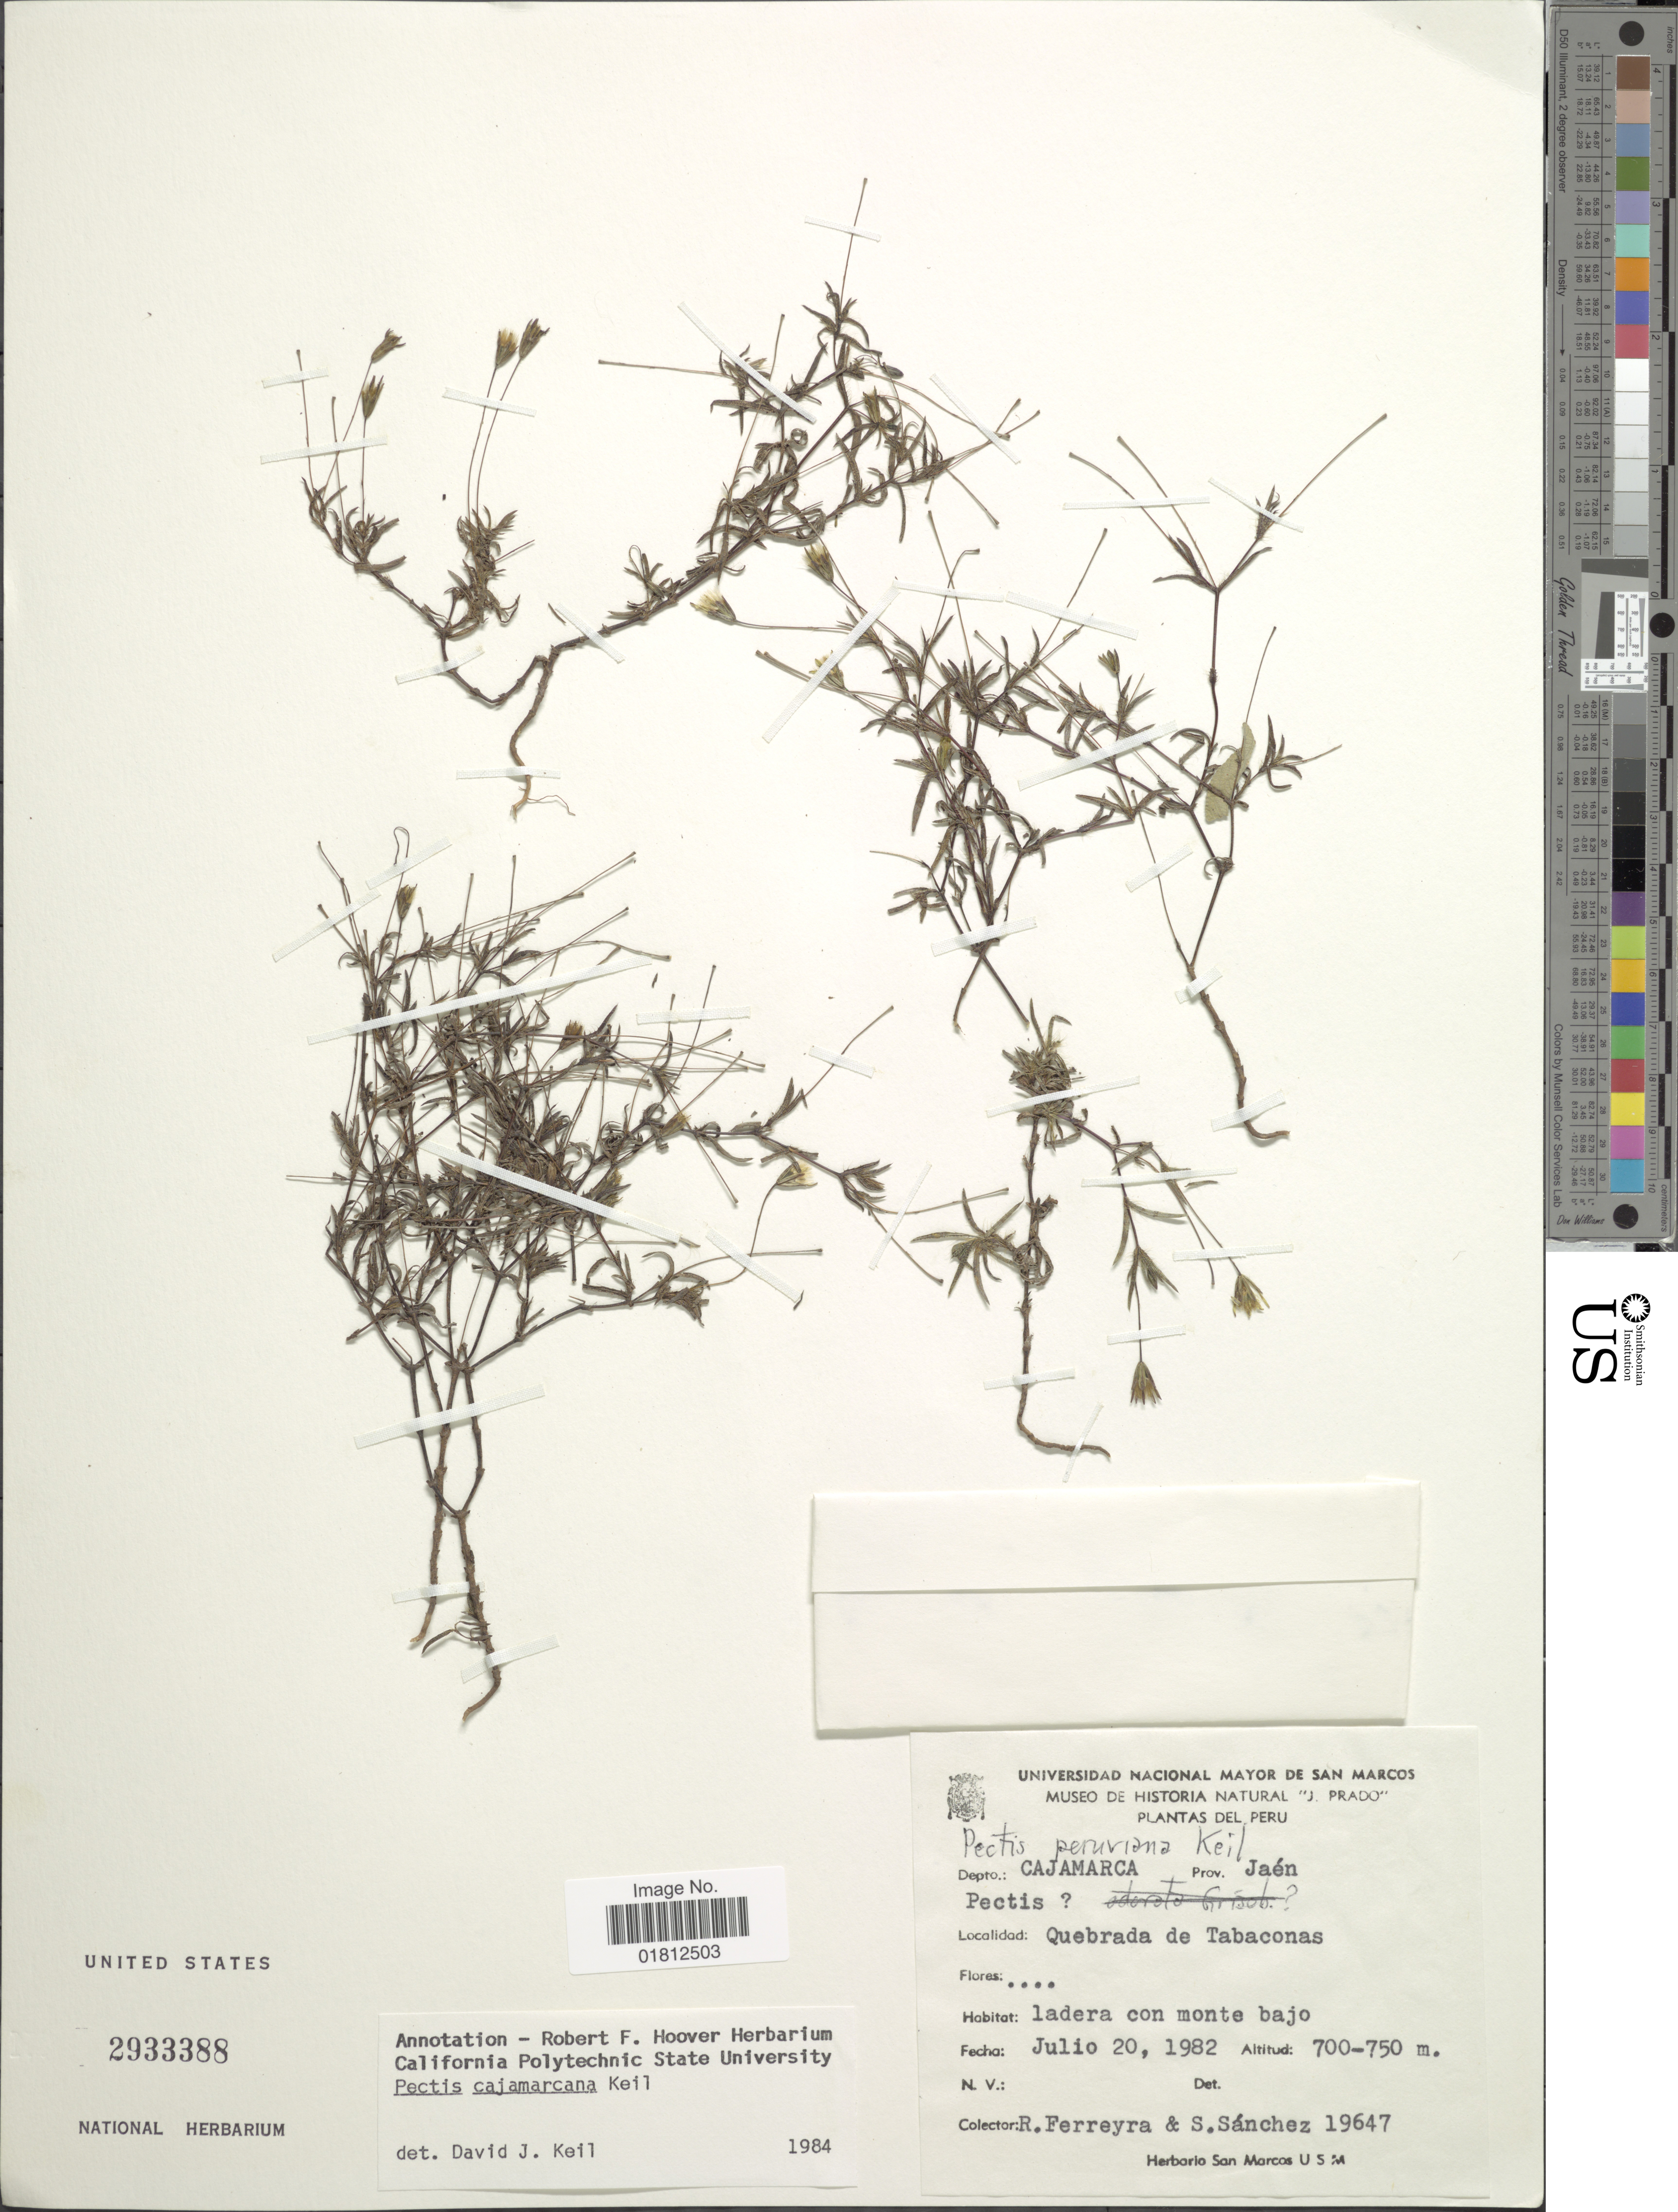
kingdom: Plantae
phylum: Tracheophyta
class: Magnoliopsida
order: Asterales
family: Asteraceae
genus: Pectis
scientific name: Pectis peruviana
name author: D.J. Keil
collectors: R. A. Ferreyra & S. Sanchez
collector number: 19647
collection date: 1982-07-20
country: Peru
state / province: Cajamarca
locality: Prov. Jaén, Quebrada de Tabaconas, ladero con monte bajo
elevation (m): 700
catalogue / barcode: US 2933388